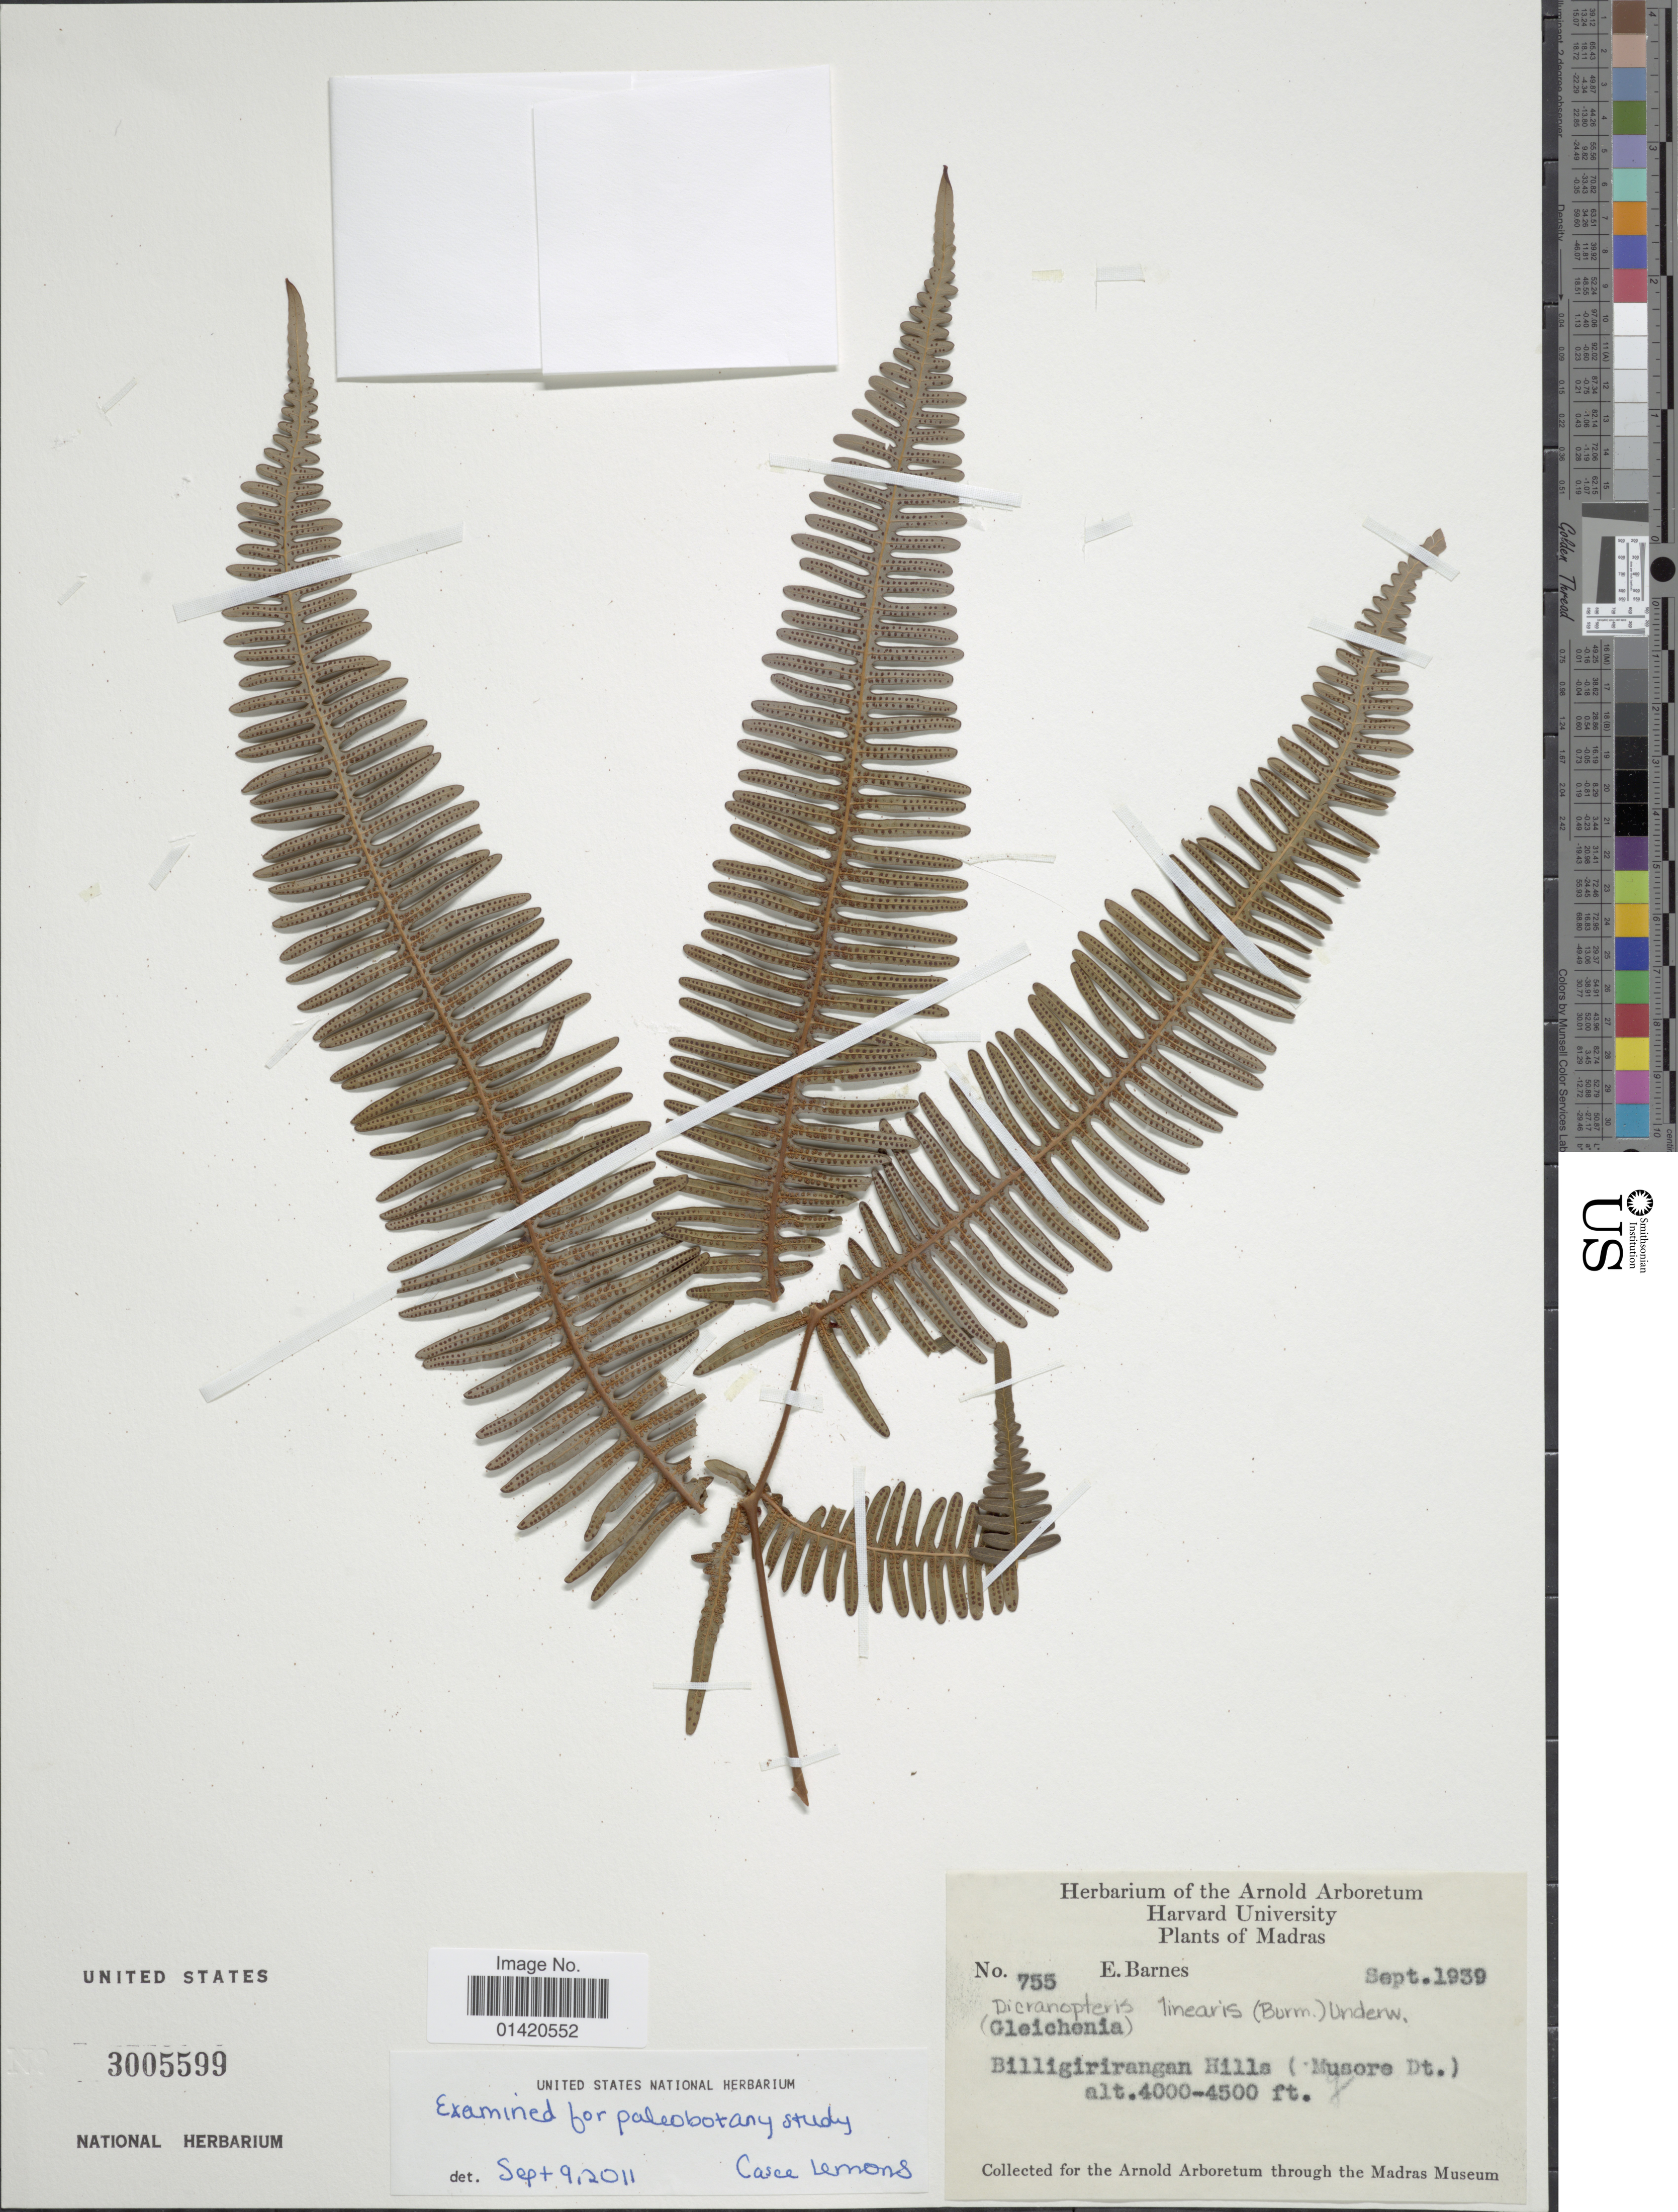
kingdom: Plantae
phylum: Tracheophyta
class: Polypodiopsida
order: Gleicheniales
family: Gleicheniaceae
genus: Dicranopteris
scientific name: Dicranopteris linearis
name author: (Burm. f.) Underw.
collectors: E. Barnes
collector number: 755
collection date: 1939-09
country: India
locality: Madras, Billigiriangan Hills (Musore Dt)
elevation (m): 1219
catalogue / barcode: US 3005599